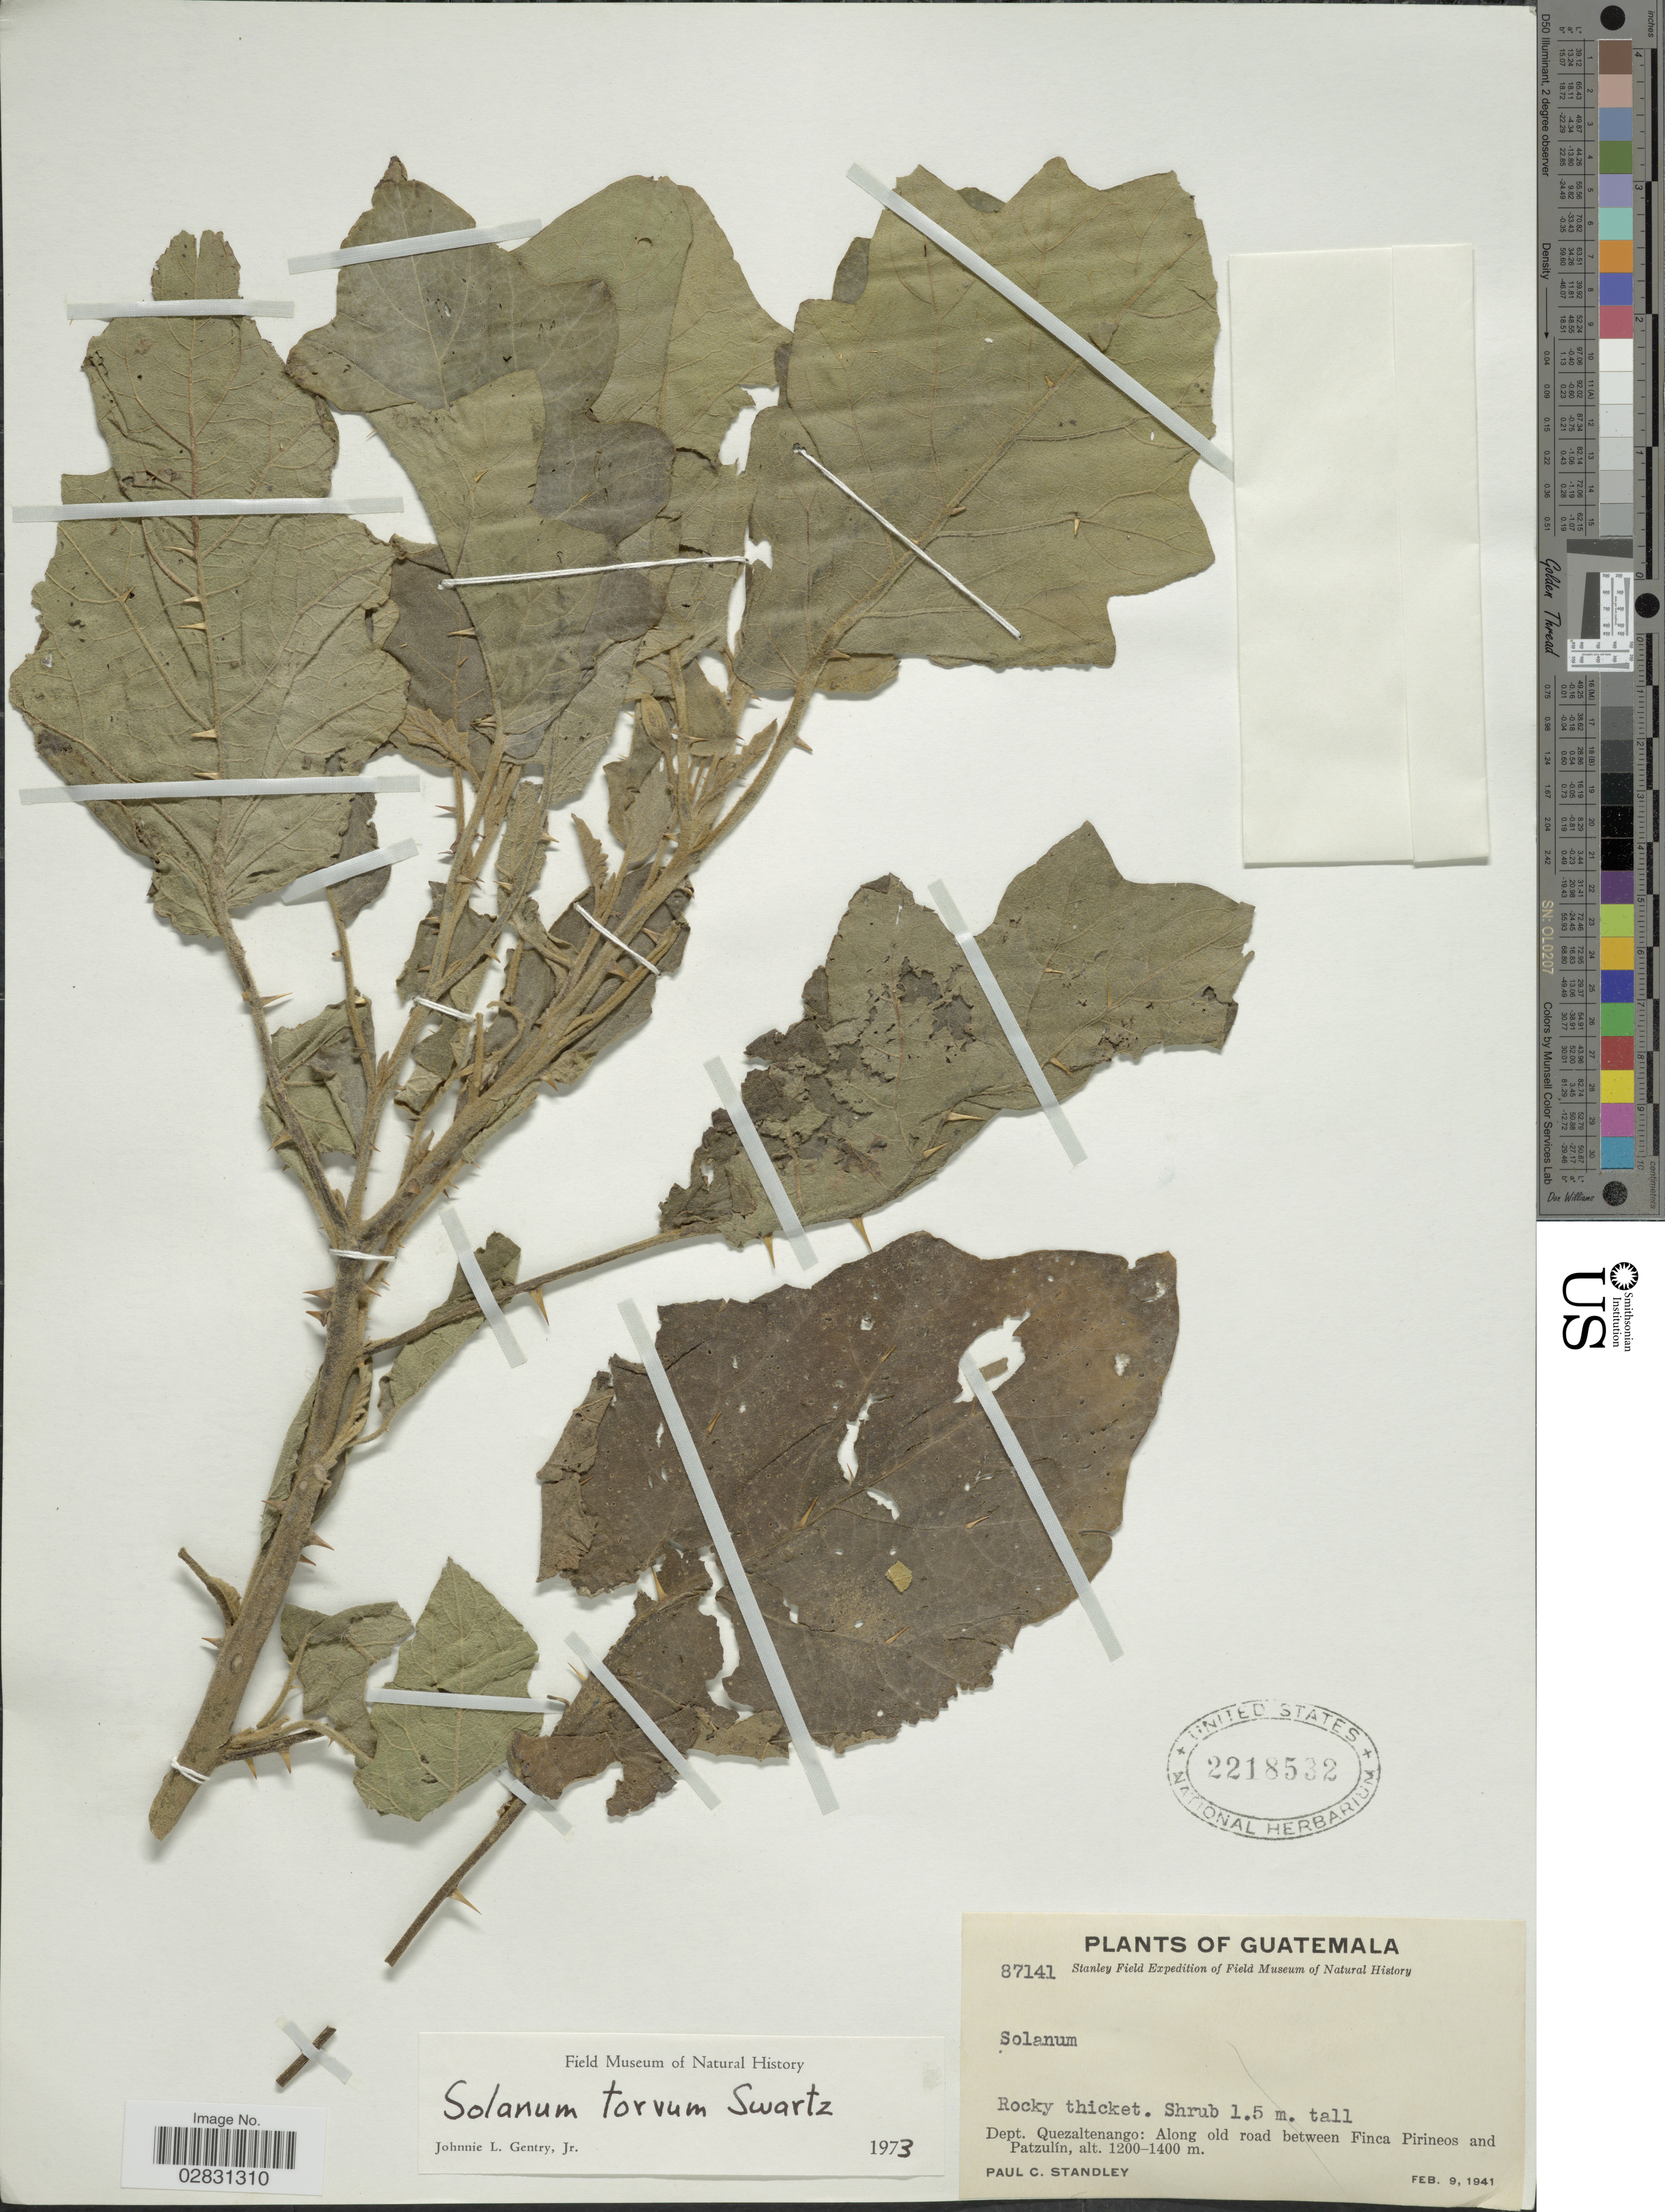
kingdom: Plantae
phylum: Tracheophyta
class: Magnoliopsida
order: Solanales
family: Solanaceae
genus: Solanum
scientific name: Solanum torvum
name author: Sw.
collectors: P. C. Standley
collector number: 87141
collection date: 1941-02-09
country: Guatemala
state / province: Quetzaltenango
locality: Dept. Quezaltenango: Along old road between Finca Pirineos and Patzulín.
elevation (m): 1200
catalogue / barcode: US 2218532